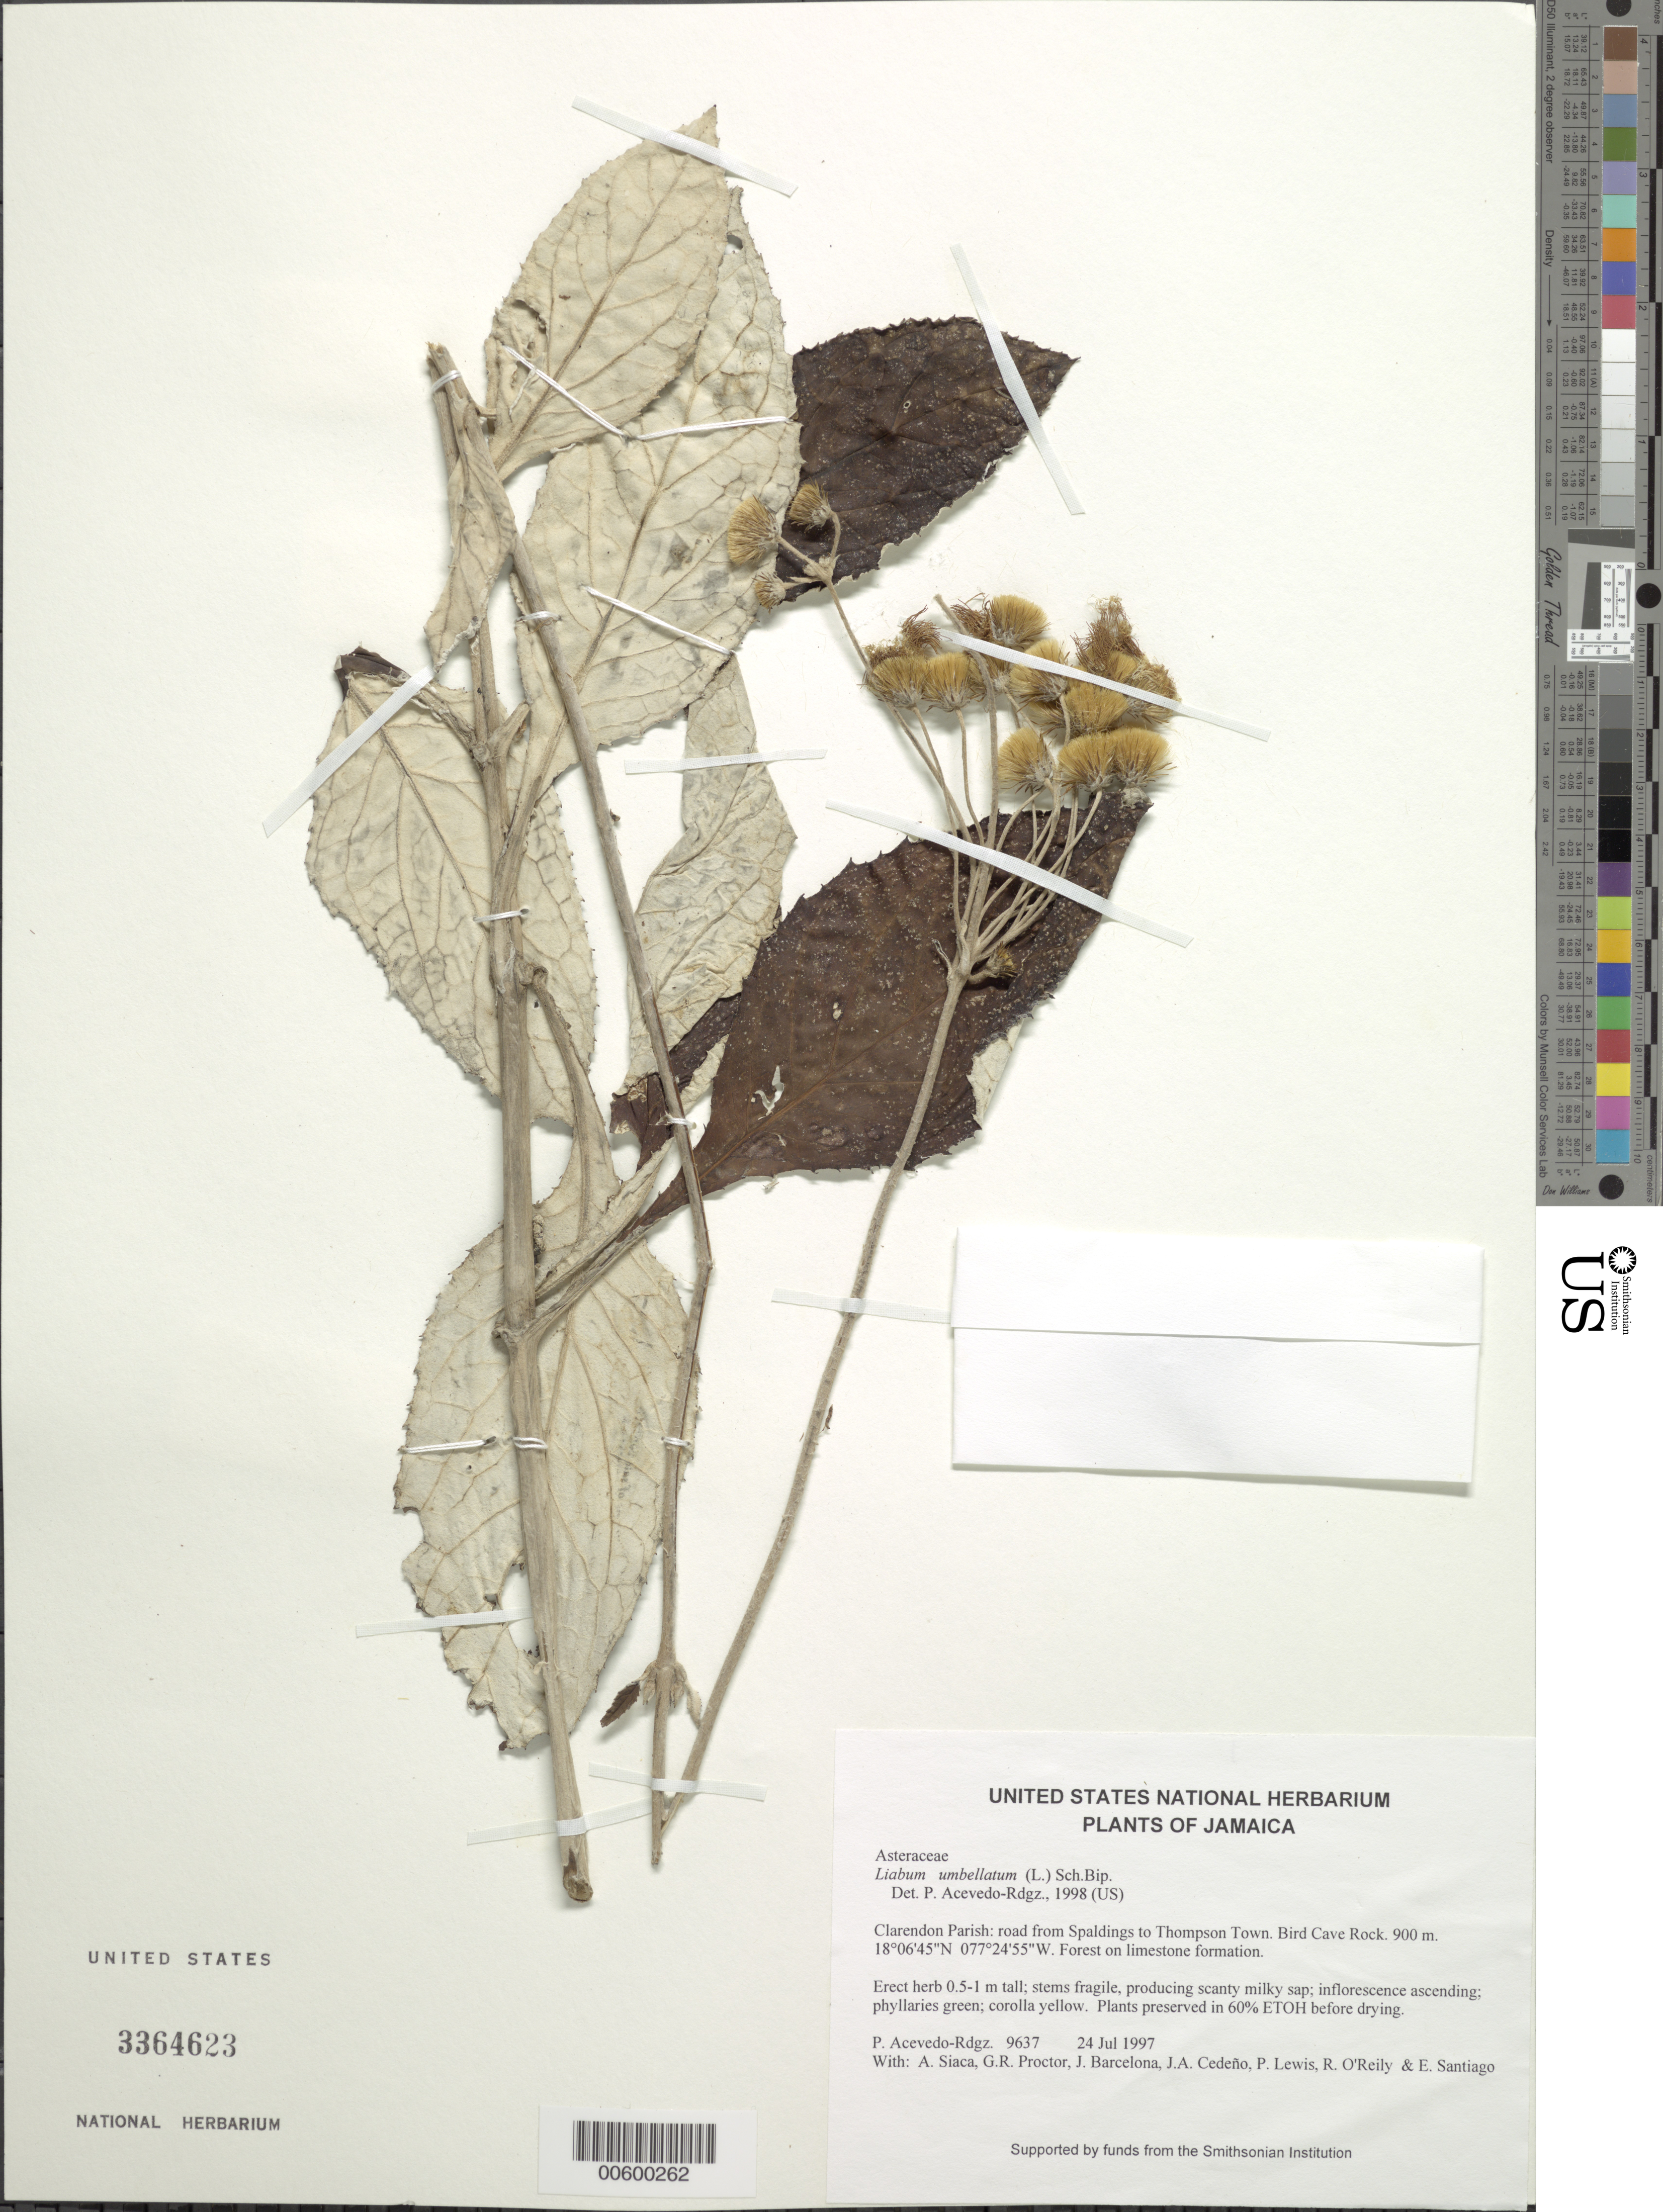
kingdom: Plantae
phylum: Tracheophyta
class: Magnoliopsida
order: Asterales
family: Asteraceae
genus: Liabum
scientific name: Liabum umbellatum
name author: (L.) Sch. Bip.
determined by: Acevedo-Rodríguez, P., (BOT), Smithsonian Institution - National Museum of Natural History (UNITED STATES)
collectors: P. Acevedo-Rodr., A. Siaca, G. R. Proctor, J. Barcelona, J. A. Cedeño M., P. Lewis & R. O'Reilly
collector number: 9637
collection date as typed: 24 Jul 1997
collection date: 1997-07-24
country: Jamaica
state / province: Clarendon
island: Jamaica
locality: Clarendon Parish: road from Spaldings to Thompson Town. Bird Cave Rock.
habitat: Forest on limestone formation.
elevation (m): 900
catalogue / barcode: US 3364623